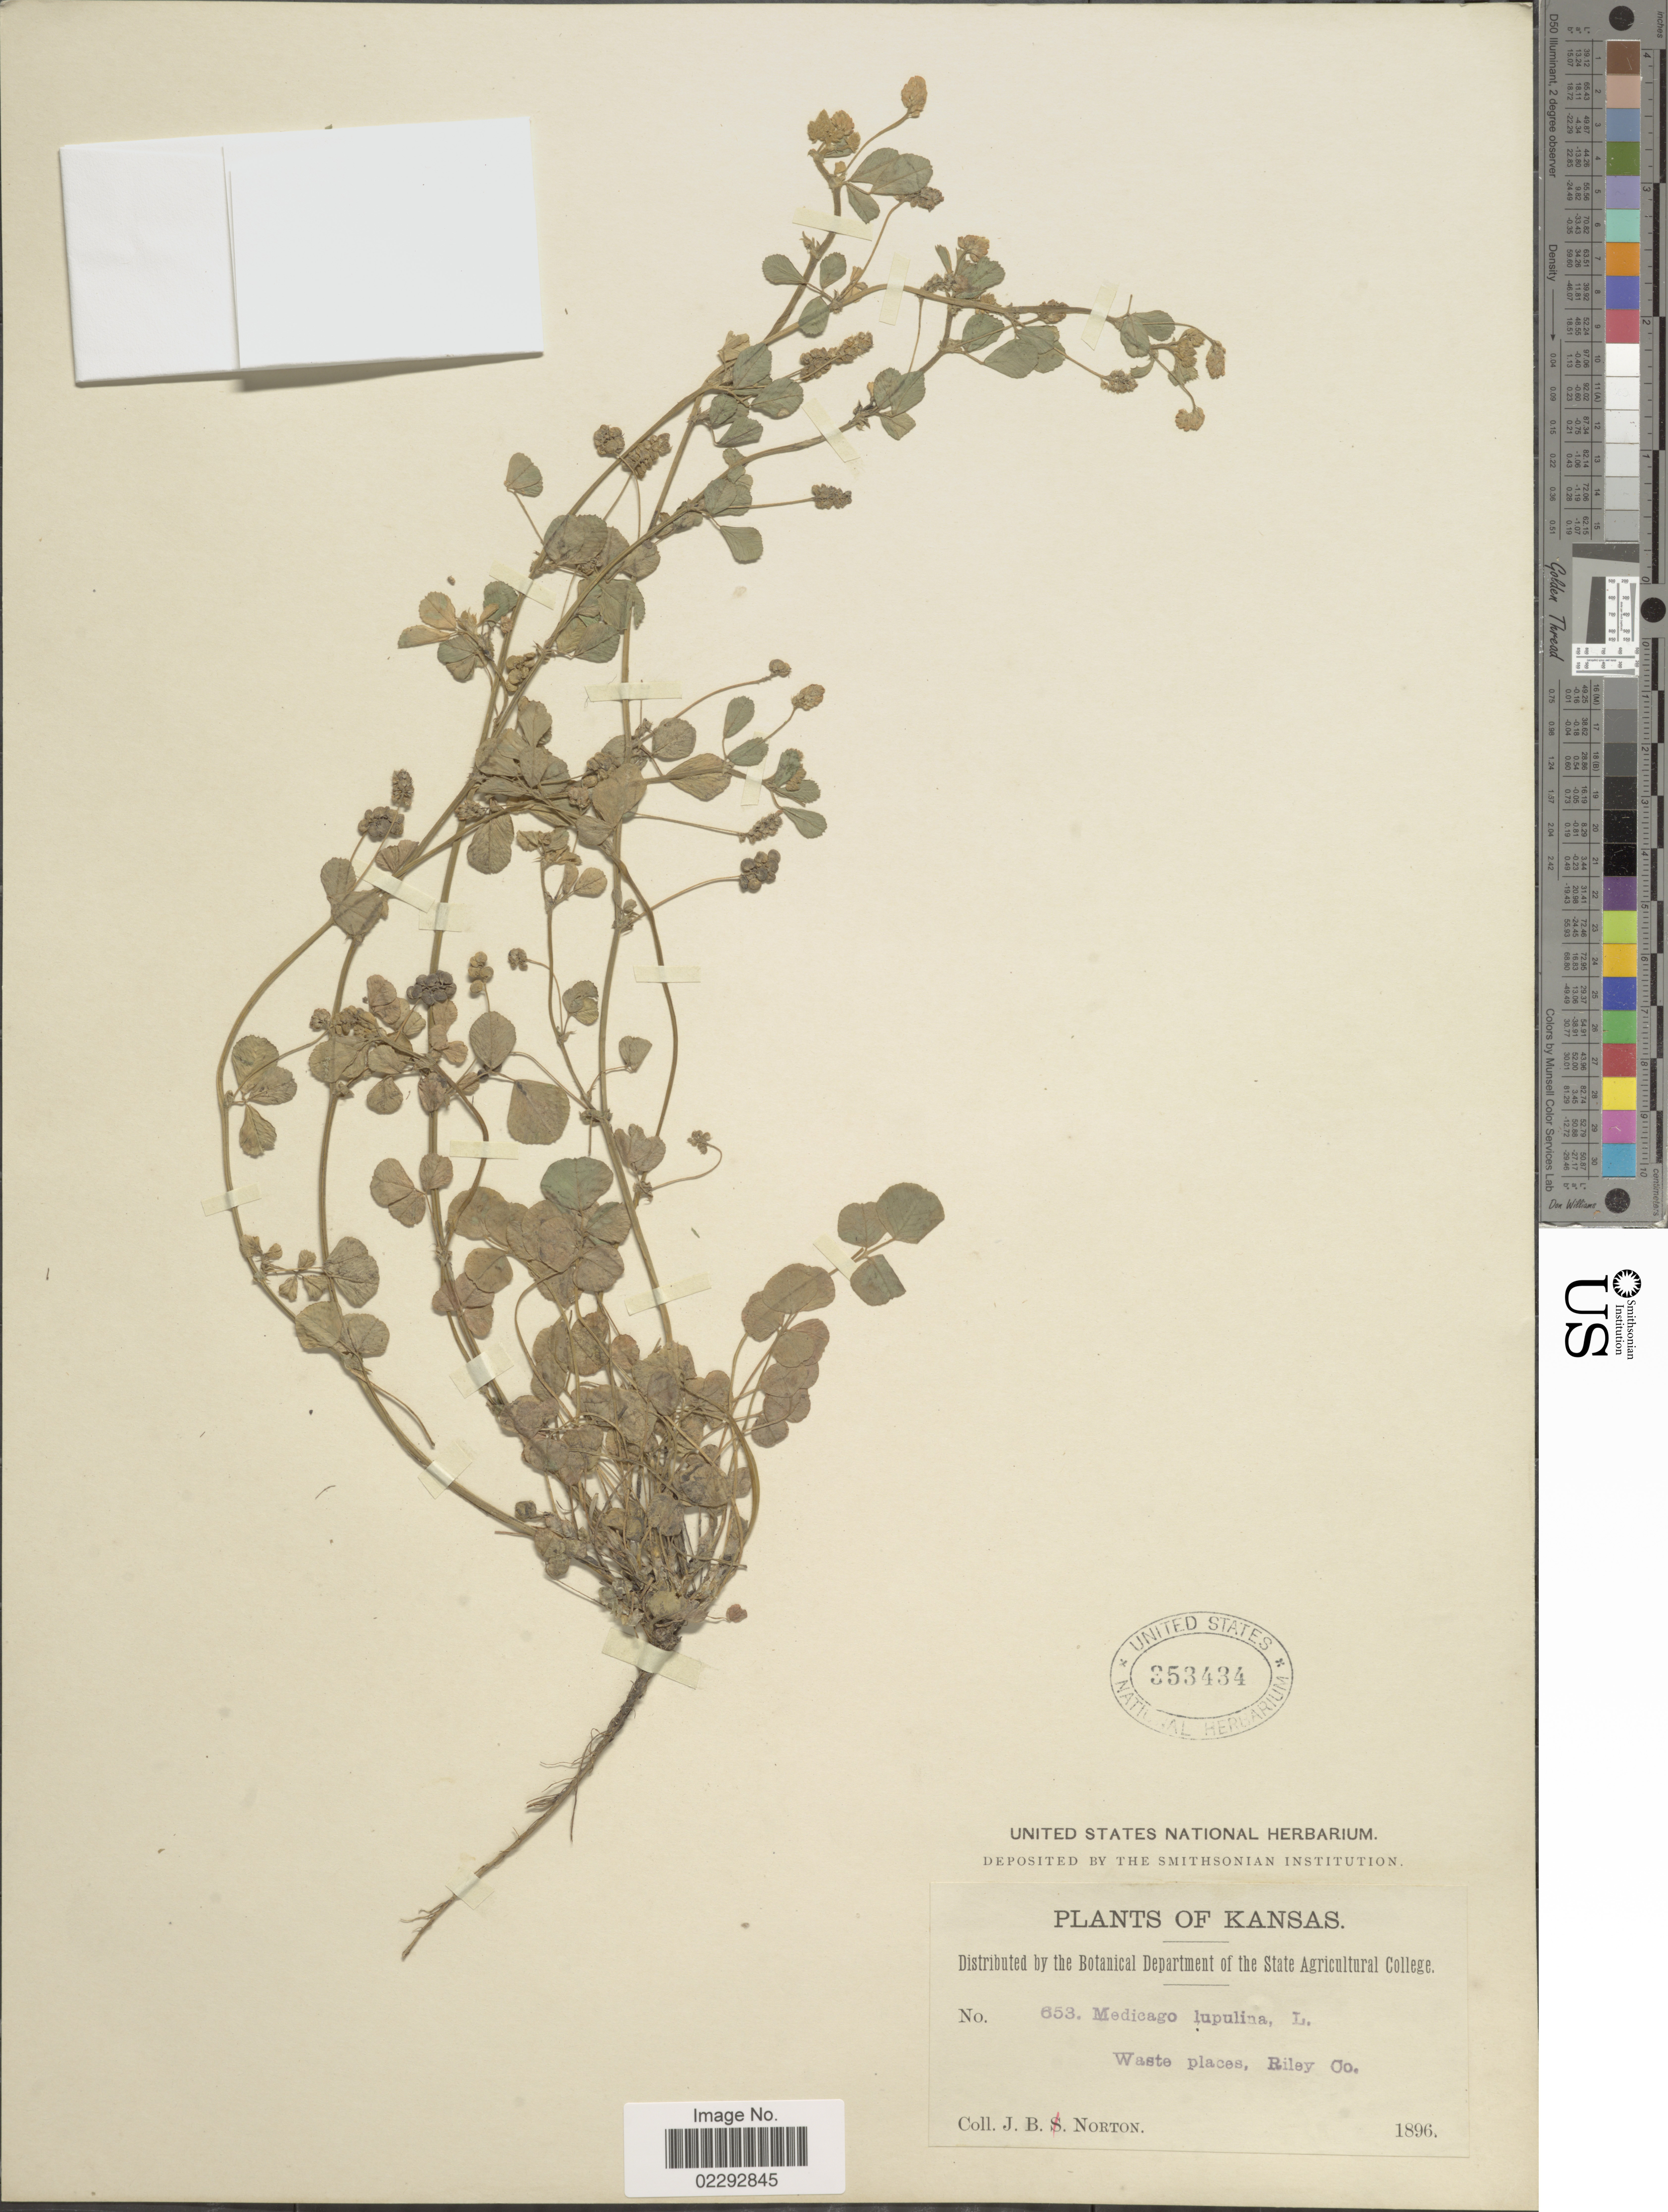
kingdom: Plantae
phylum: Tracheophyta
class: Magnoliopsida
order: Fabales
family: Fabaceae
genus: Medicago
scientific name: Medicago lupulina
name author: L.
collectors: J. B. Norton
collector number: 653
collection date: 1896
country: United States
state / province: Kansas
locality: Kansas, Watse Places, Riley Co.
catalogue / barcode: US 353434